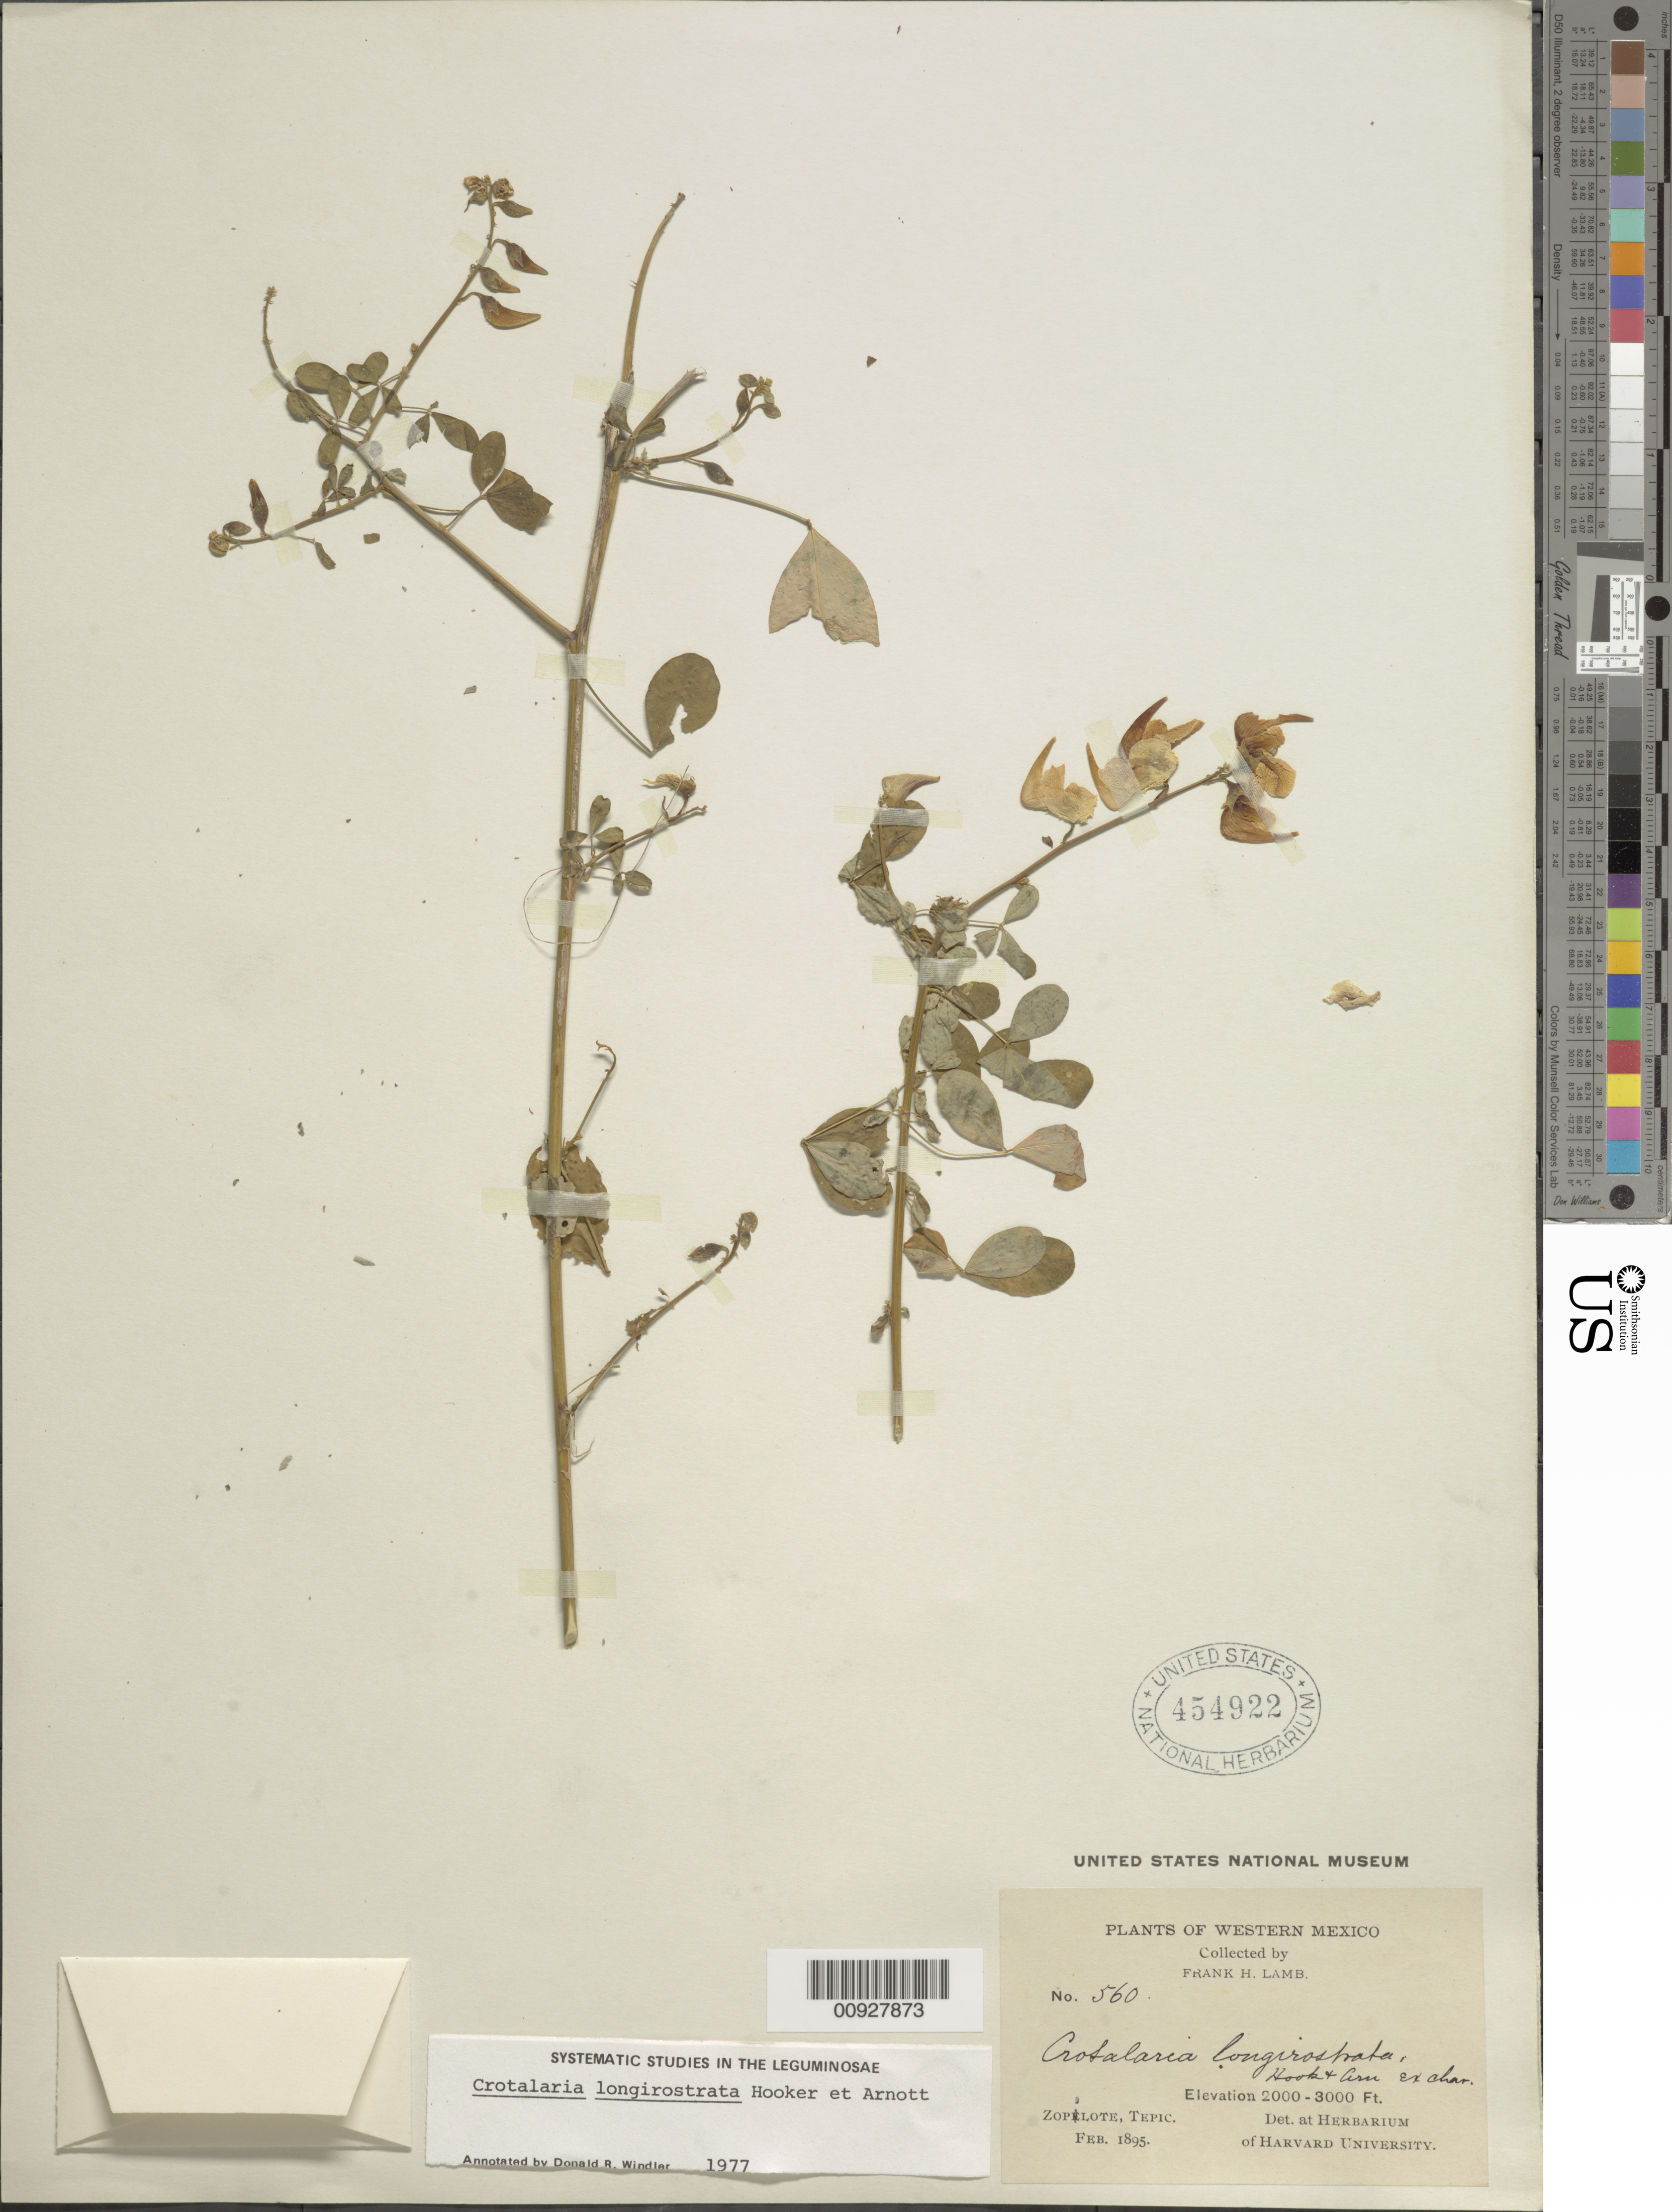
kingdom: Plantae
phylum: Tracheophyta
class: Magnoliopsida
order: Fabales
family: Fabaceae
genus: Crotalaria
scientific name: Crotalaria longirostrata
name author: Hook. & Arn.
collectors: F. H. Lamb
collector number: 560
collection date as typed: Feb 1895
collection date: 1895-02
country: Mexico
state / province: Nayarit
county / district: Ruíz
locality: Zopelote [El Zopilote], Tepic [now Nayarit].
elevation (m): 610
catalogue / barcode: US 454922